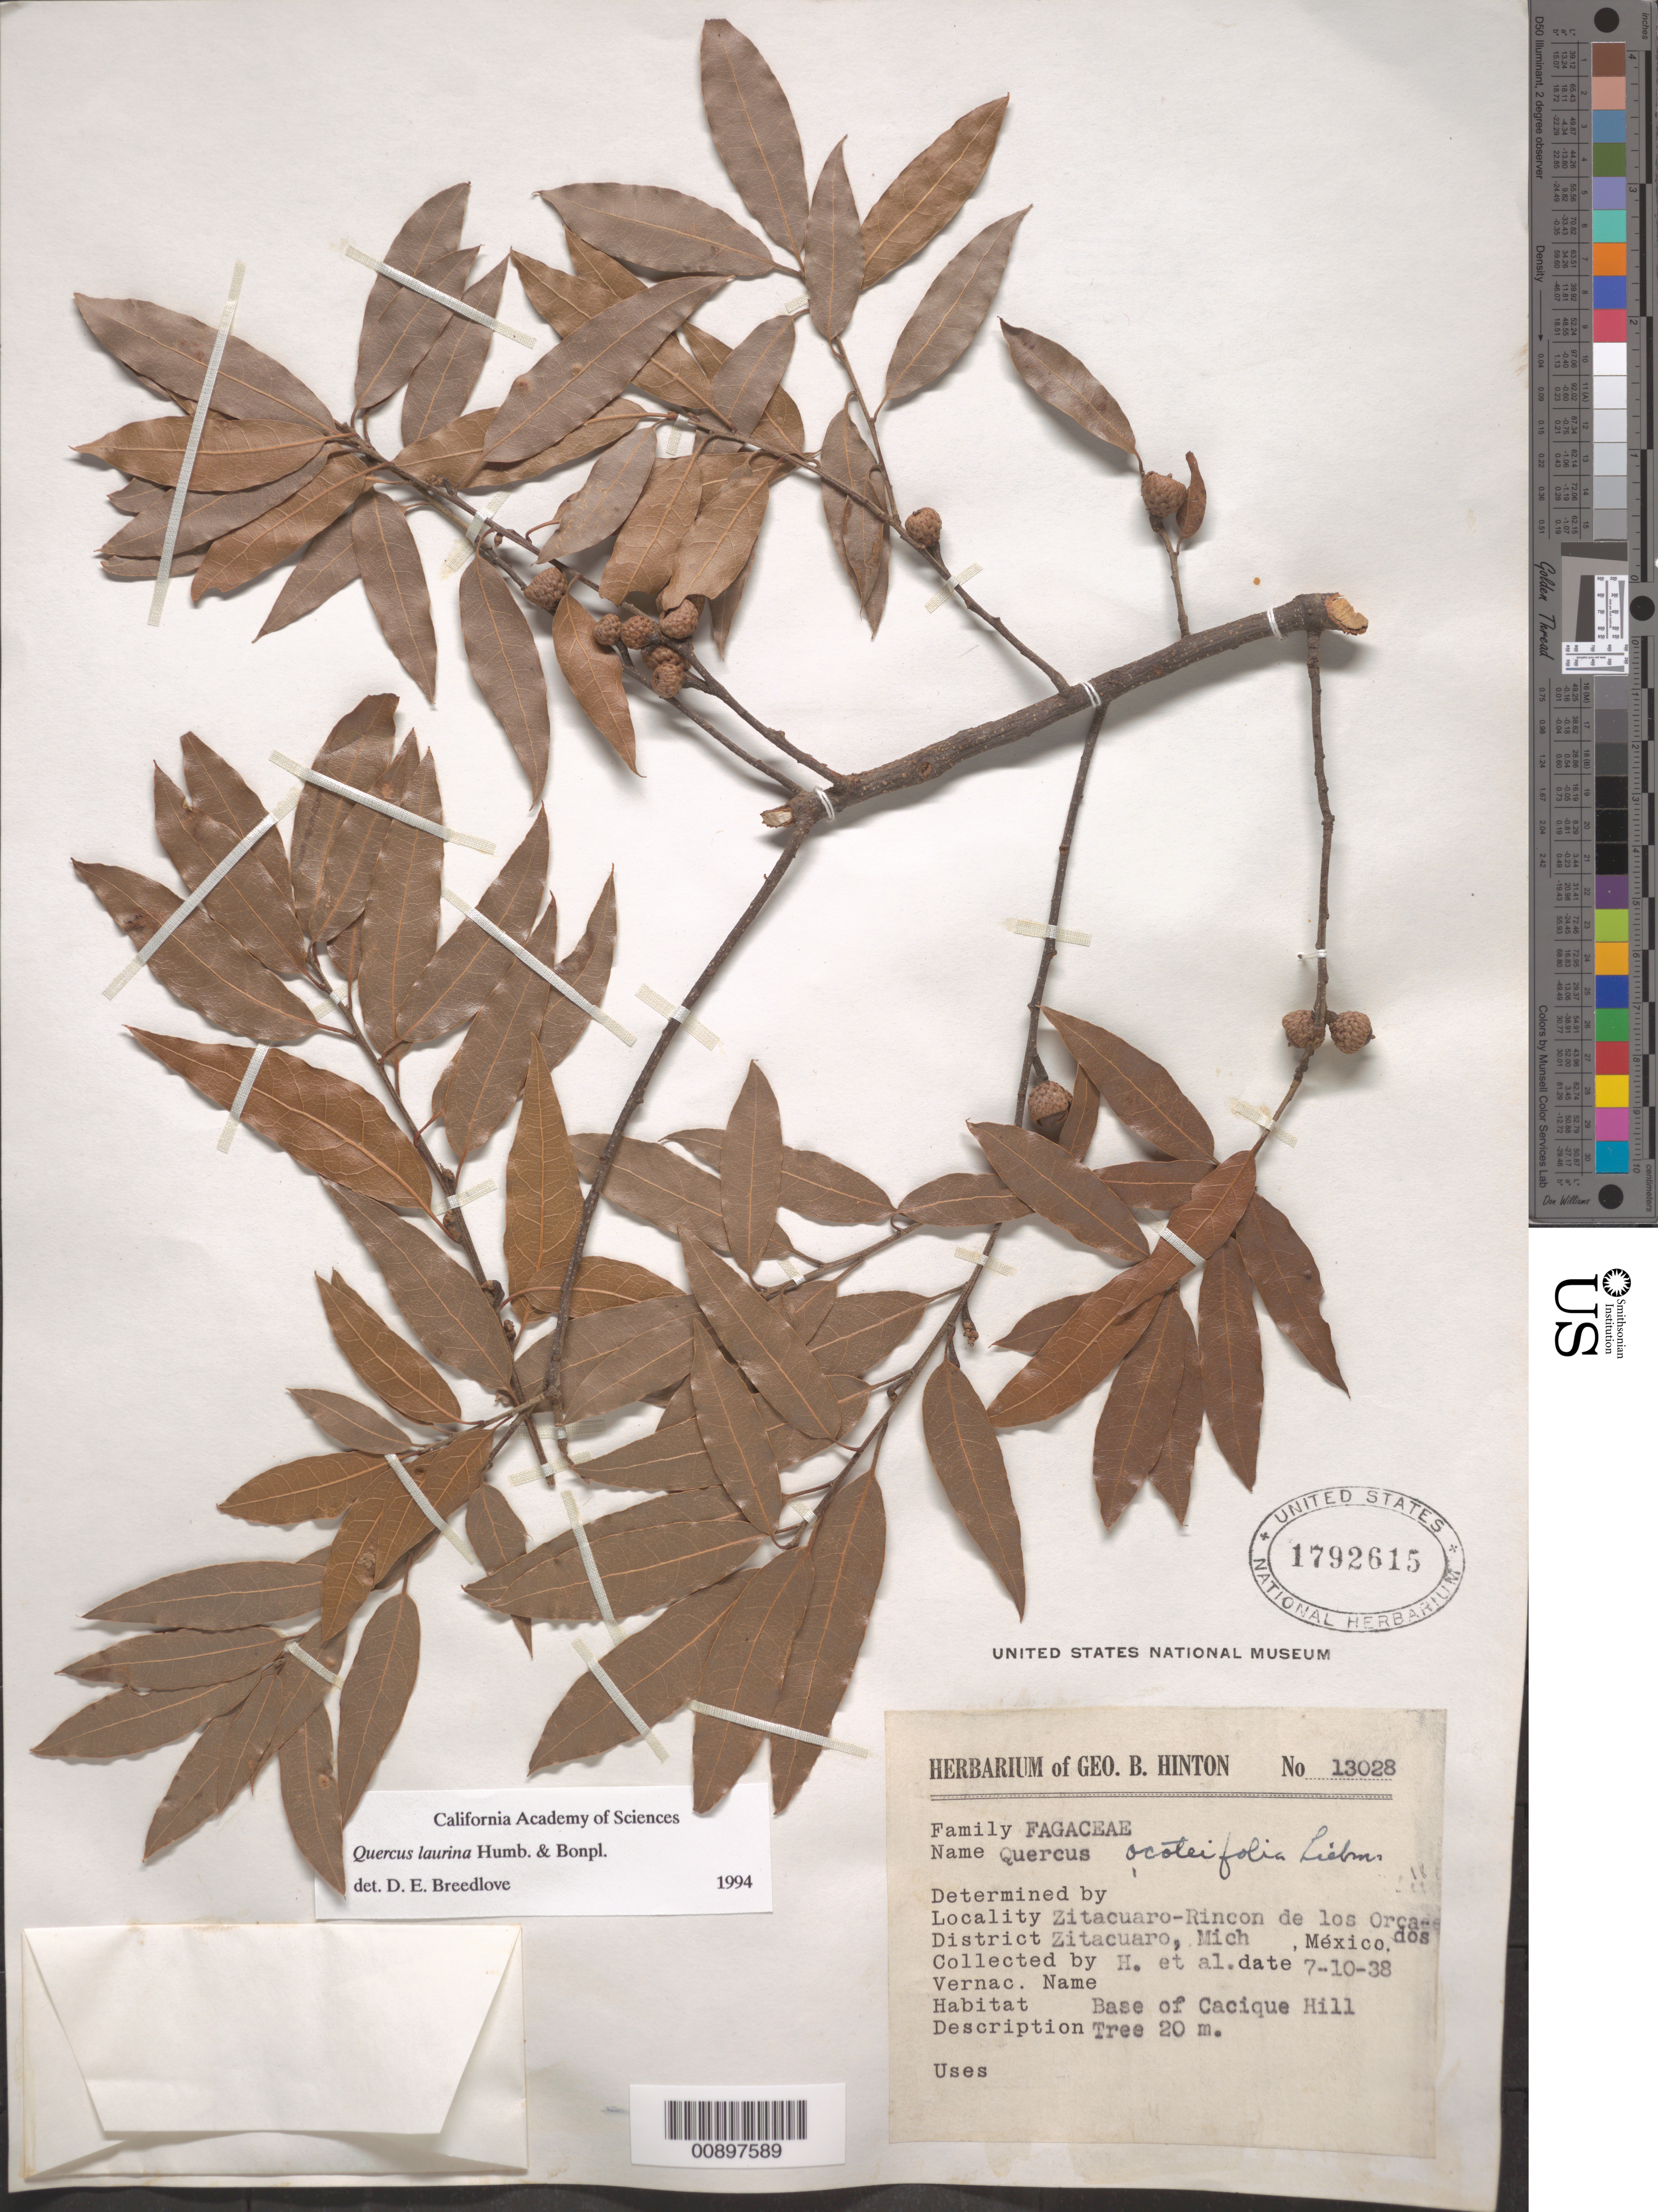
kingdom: Plantae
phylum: Tracheophyta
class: Magnoliopsida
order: Fagales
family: Fagaceae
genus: Quercus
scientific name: Quercus laurina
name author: Humb. & Bonpl.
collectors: G. B. Hinton & et al.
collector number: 13028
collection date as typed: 10 Jul 1938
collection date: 1938-07-10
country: Mexico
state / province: Michoacán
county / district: Zitácuaro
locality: Base of Casique Hill. Zitácuaro - Rincón de los Orcados, District Zitácuaro, Michoacán.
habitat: Base of hill.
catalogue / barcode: US 1792615